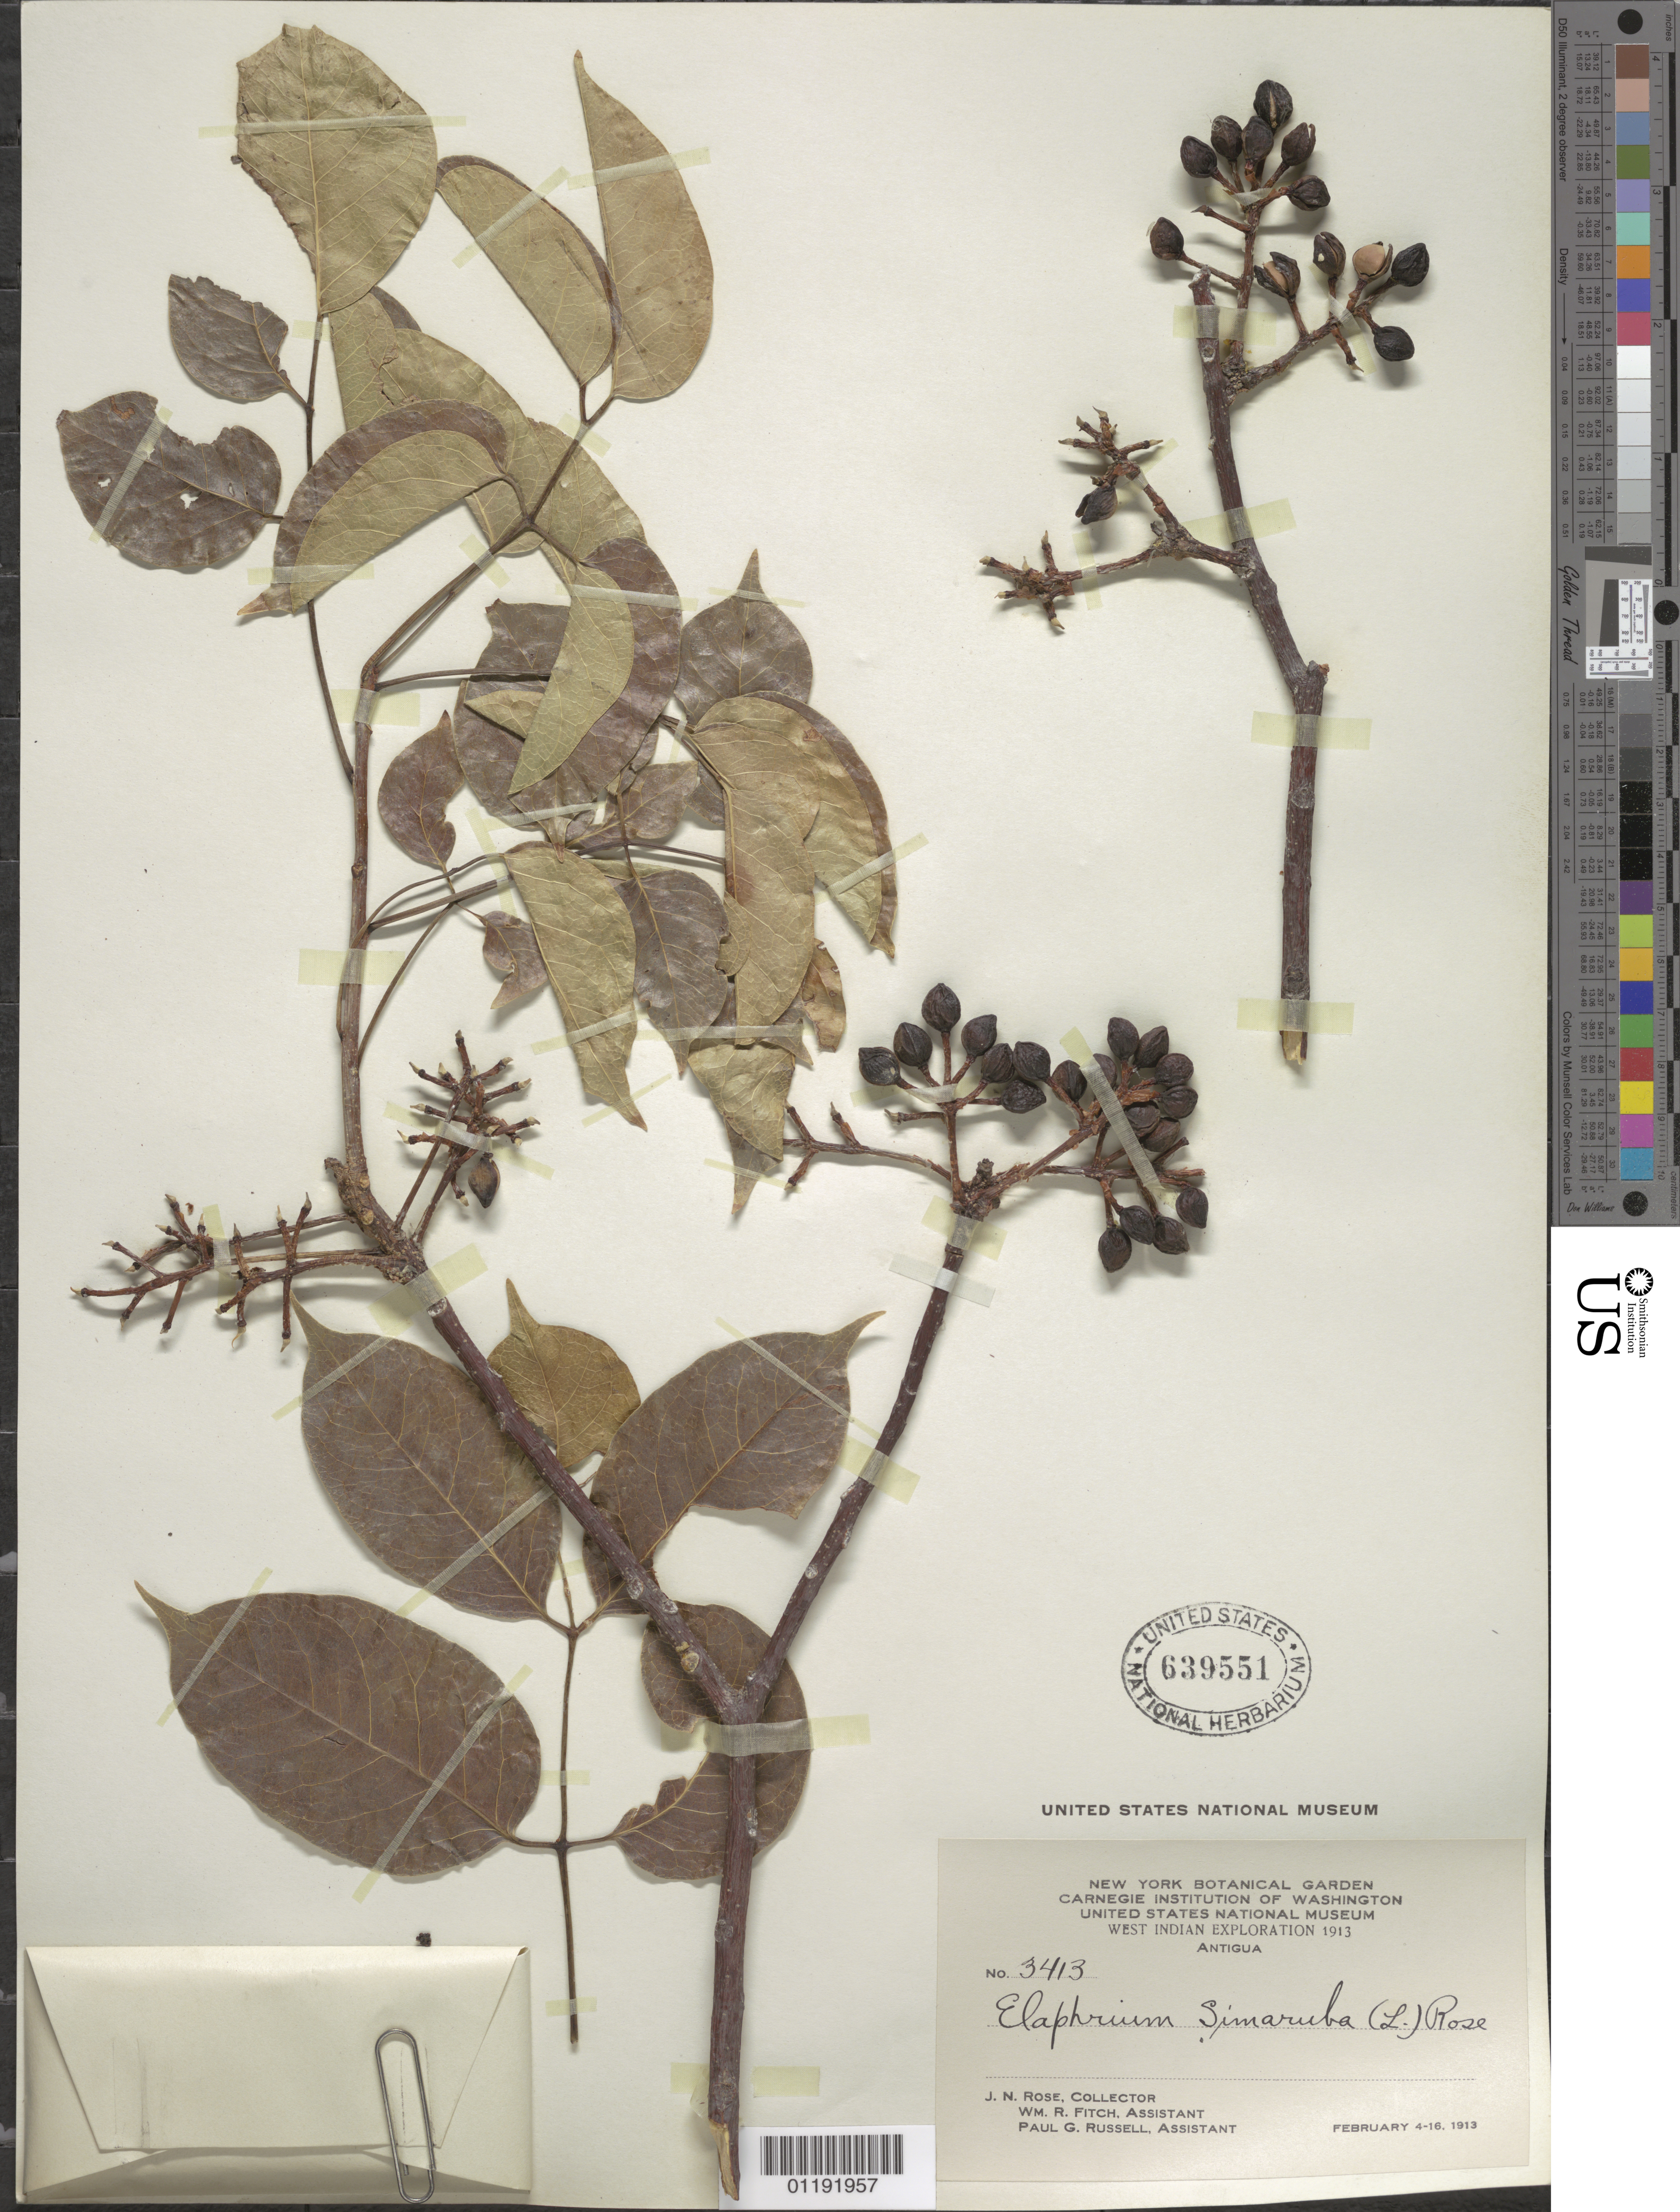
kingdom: Plantae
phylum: Tracheophyta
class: Magnoliopsida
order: Sapindales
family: Burseraceae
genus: Bursera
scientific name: Bursera simaruba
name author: (L.) Sarg.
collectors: J. N. Rose, -- Fitch & -. Russel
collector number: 3413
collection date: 1913-02-04/1913-02-16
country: Antigua and Barbuda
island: Antigua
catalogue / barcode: US 639551